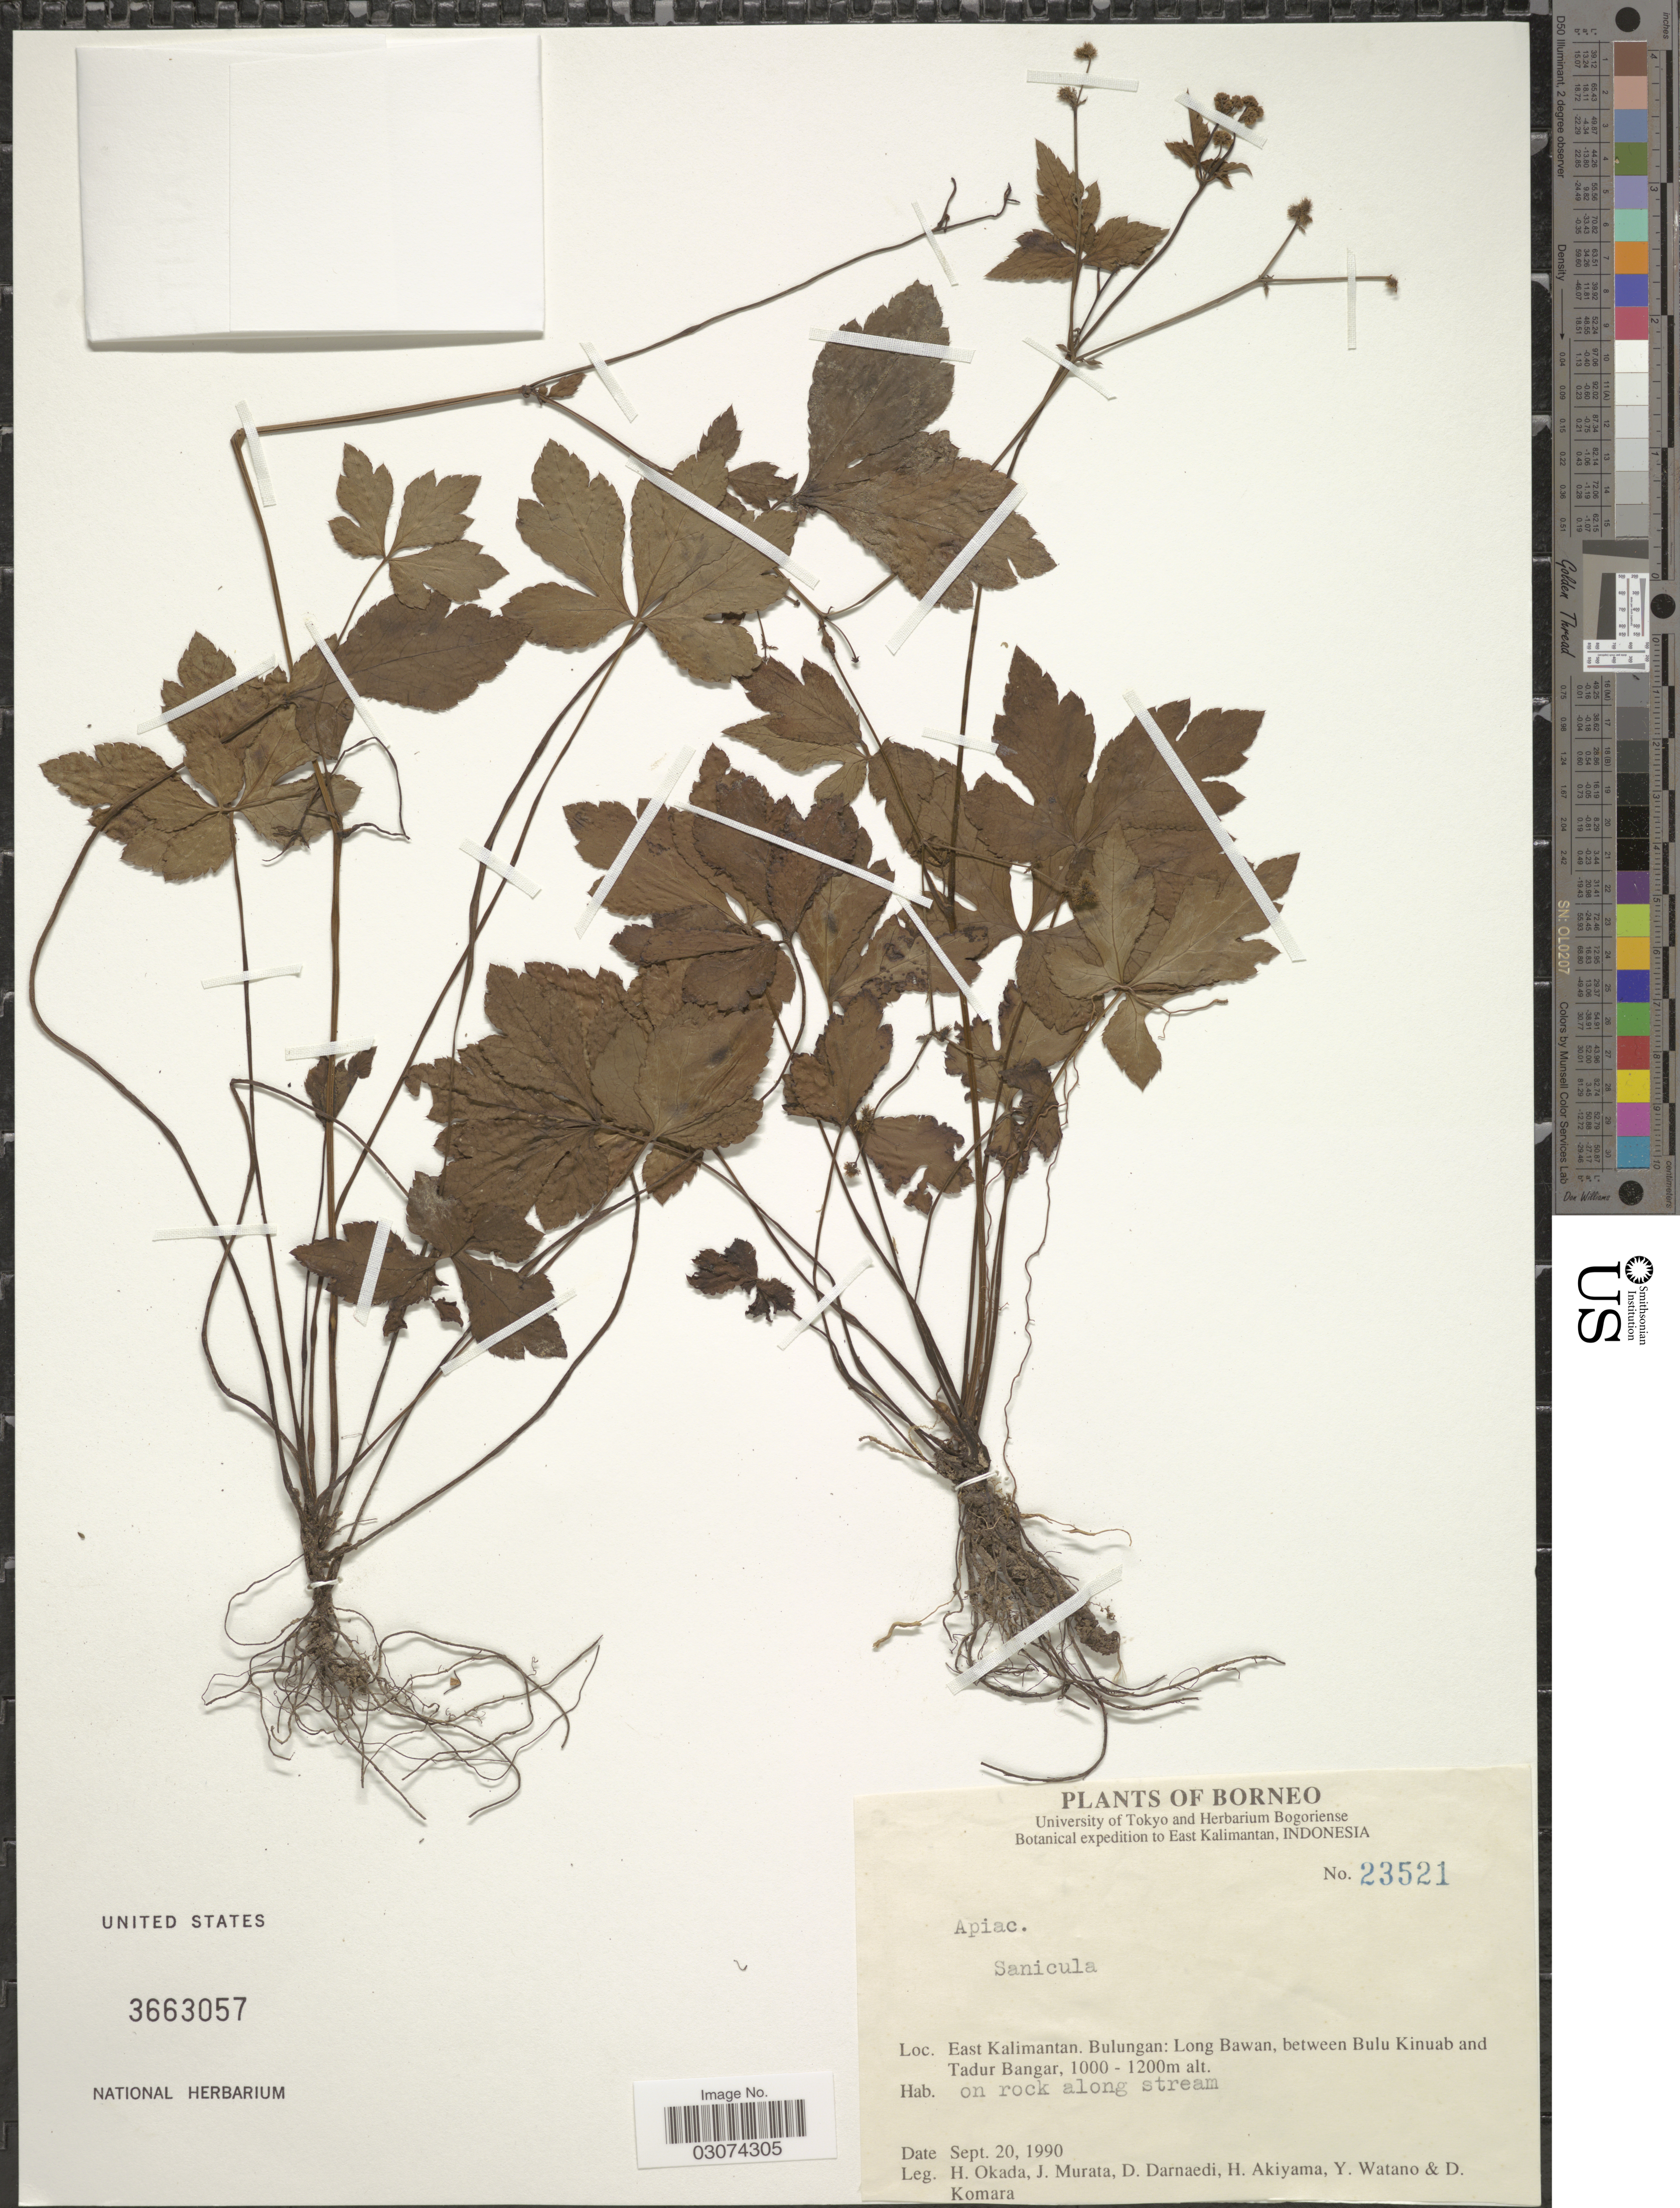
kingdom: Plantae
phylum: Tracheophyta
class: Magnoliopsida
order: Apiales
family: Apiaceae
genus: Sanicula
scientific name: Sanicula sp.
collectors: H. Okada, J. Murata, D. Darnaedi, H. Akiyama & et al.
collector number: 23521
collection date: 1990-09-20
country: Indonesia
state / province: Kalimantan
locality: Borneo. East Kalimantan. Bulungan: Long Bawan, between Bulu Kinuab and Tadur Bangar.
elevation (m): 1000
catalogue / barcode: US 3663057